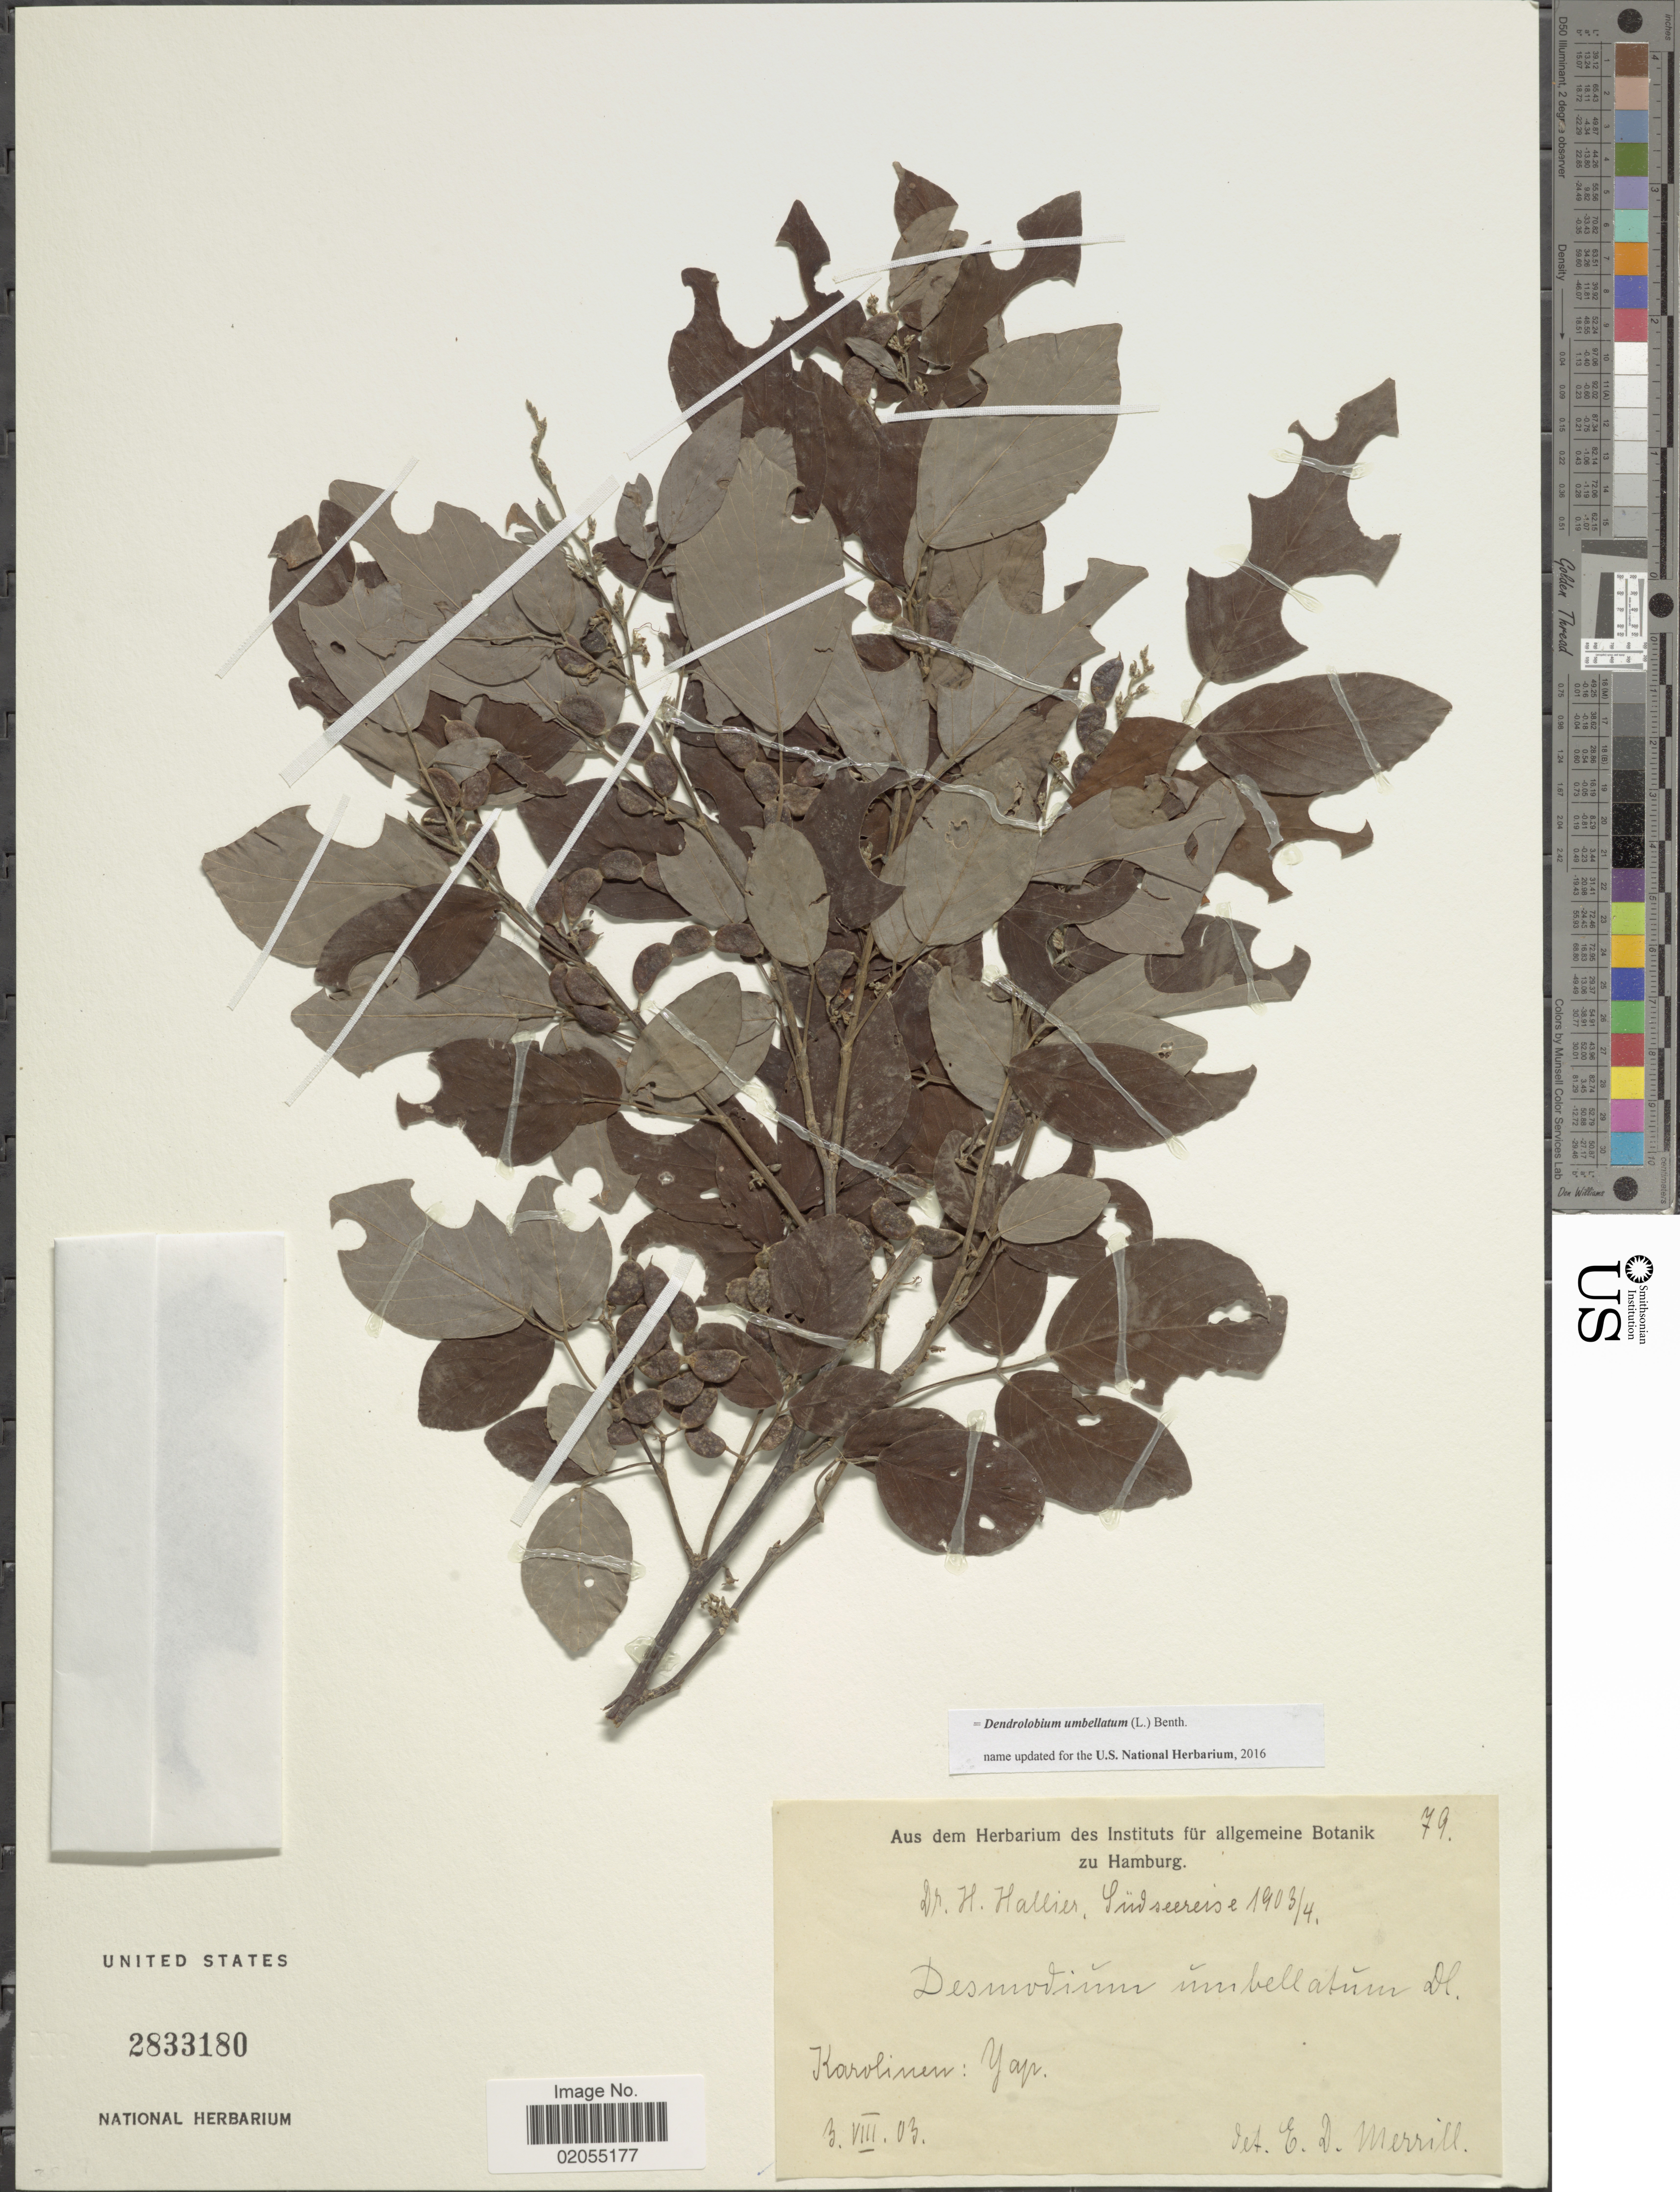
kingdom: Plantae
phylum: Tracheophyta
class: Magnoliopsida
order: Fabales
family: Fabaceae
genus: Dendrolobium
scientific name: Dendrolobium umbellatum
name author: (L.) Benth.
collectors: H. G. Hallier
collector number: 79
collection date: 1903-08-03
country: Micronesia, Federated States of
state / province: Yap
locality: Karolinen: Yap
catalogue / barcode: US 2833180